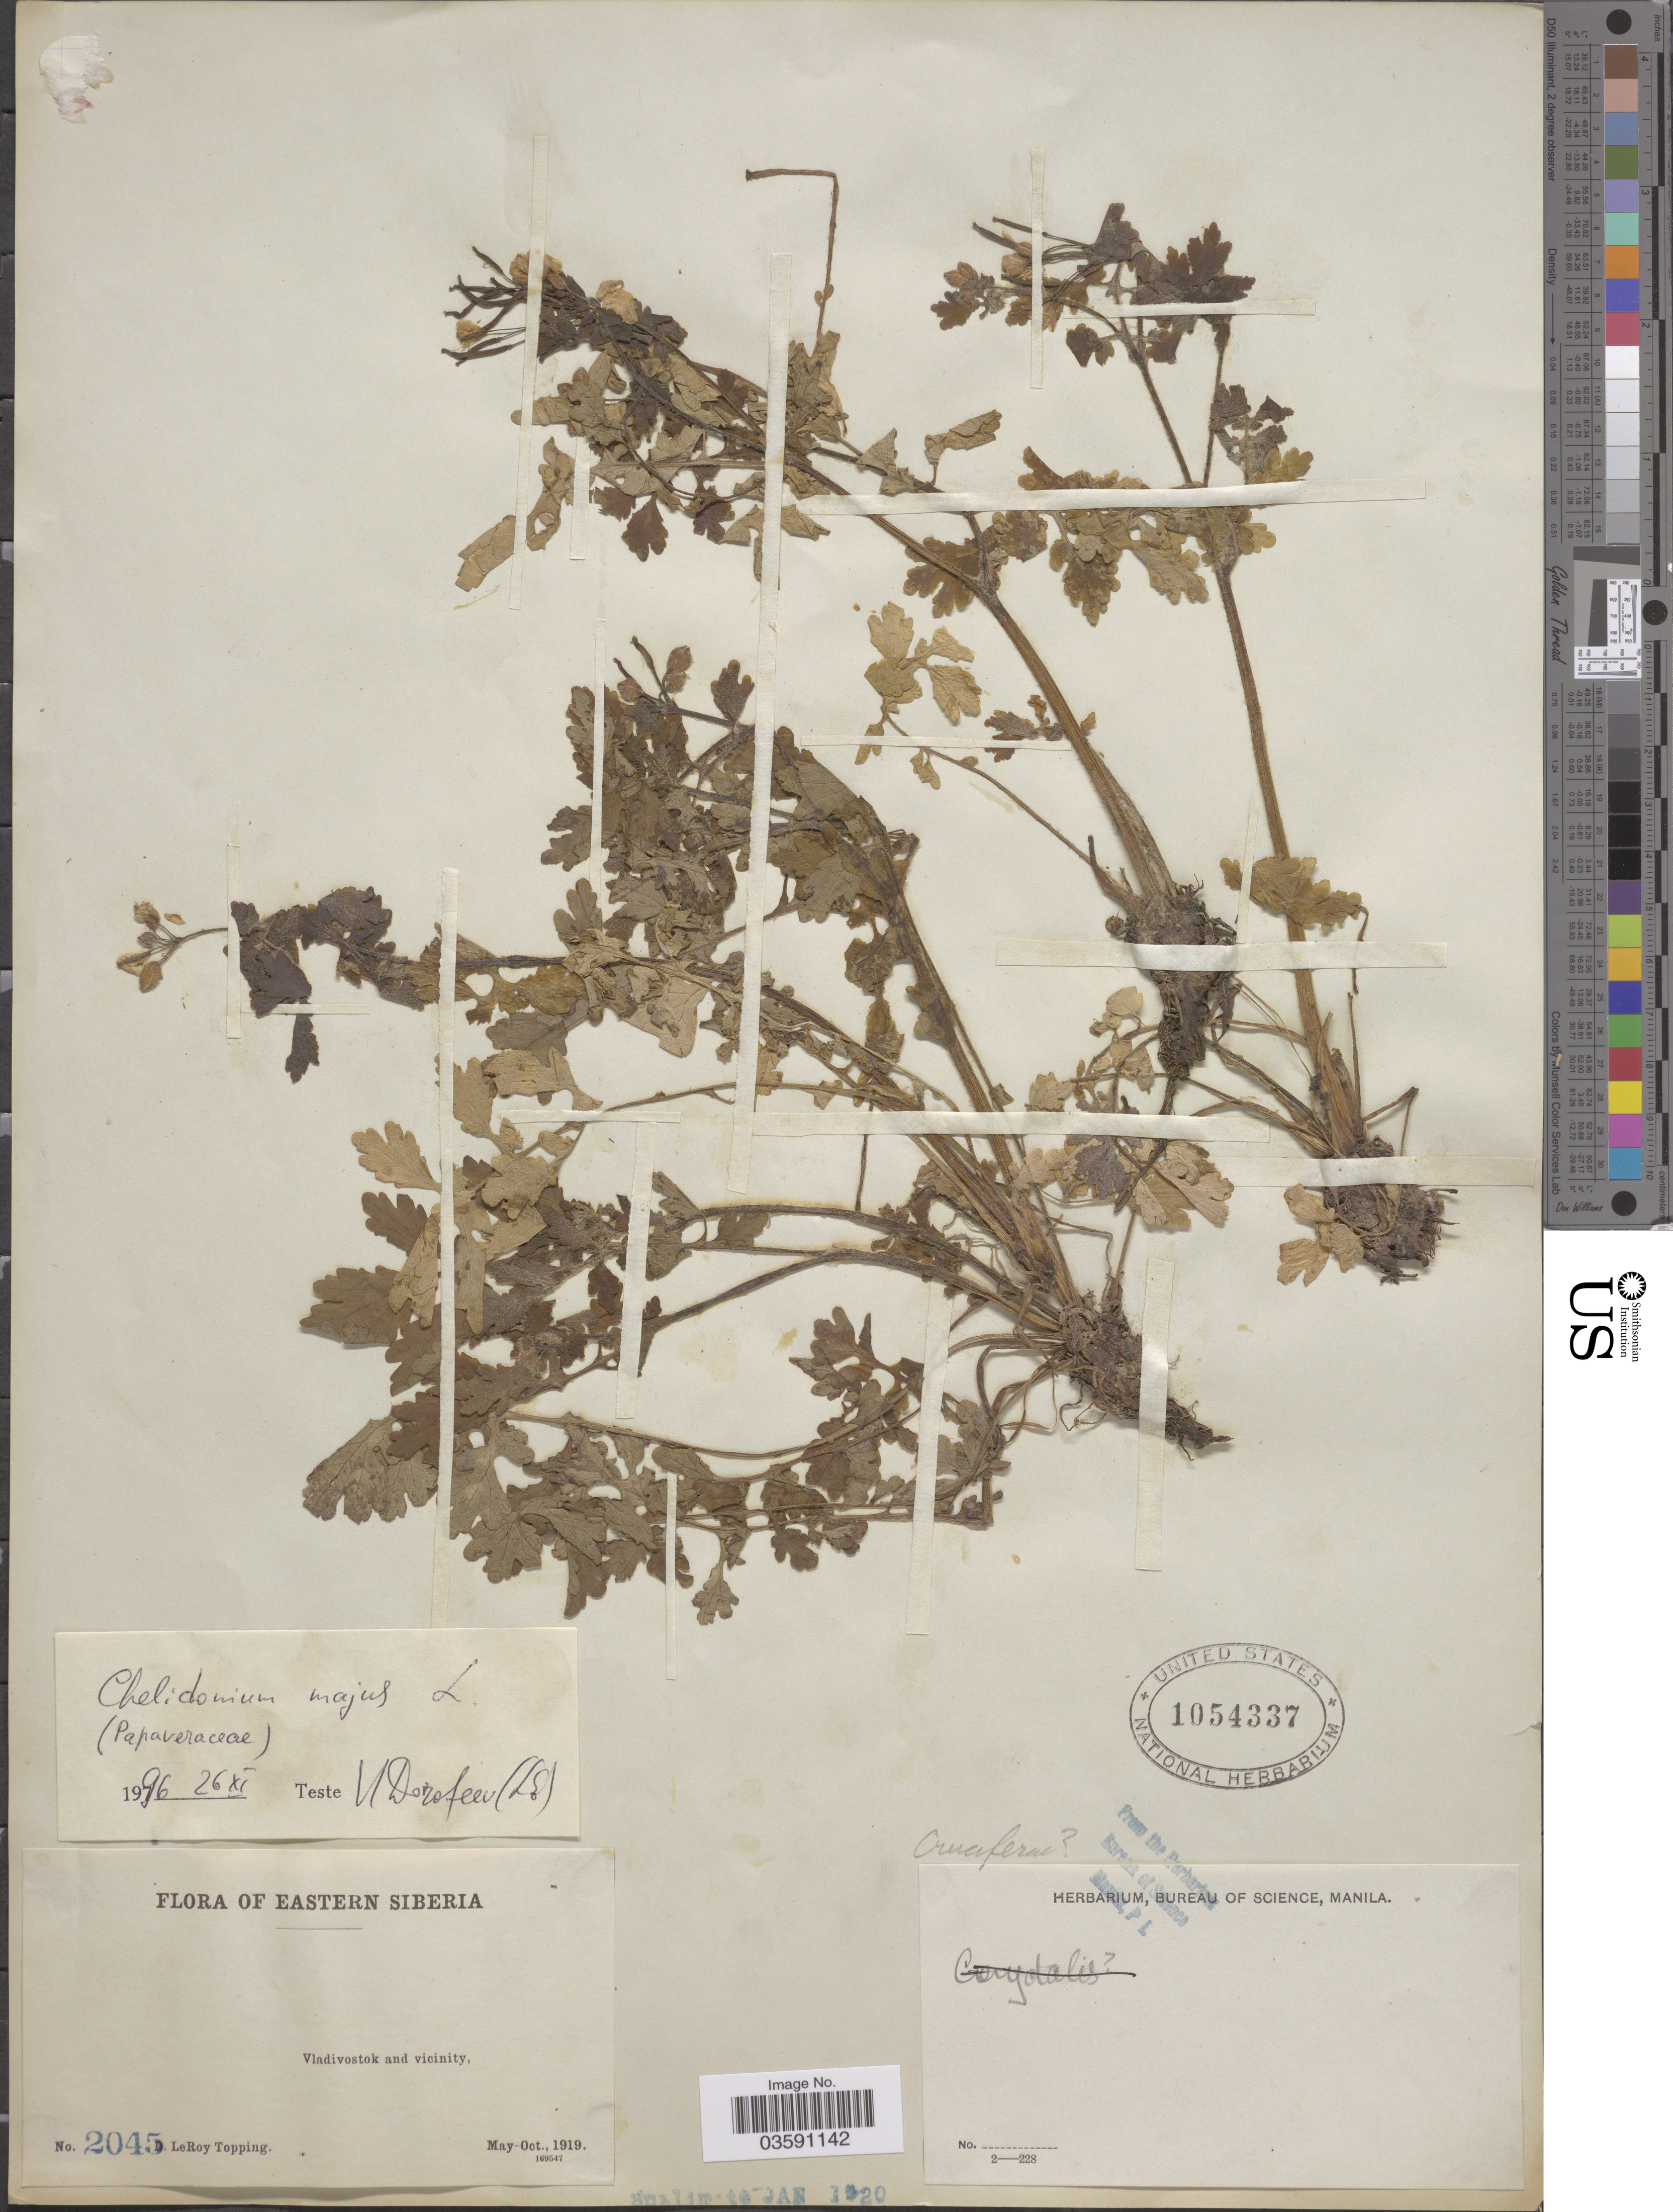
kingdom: Plantae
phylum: Tracheophyta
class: Magnoliopsida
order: Ranunculales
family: Papaveraceae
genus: Chelidonium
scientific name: Chelidonium majus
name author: L.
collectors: D. L. Topping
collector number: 2045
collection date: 1919-05/1919-10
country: Russian Federation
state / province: Primorsky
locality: Eastern Siberia. Vladivostok and vicinity.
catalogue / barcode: US 1054337